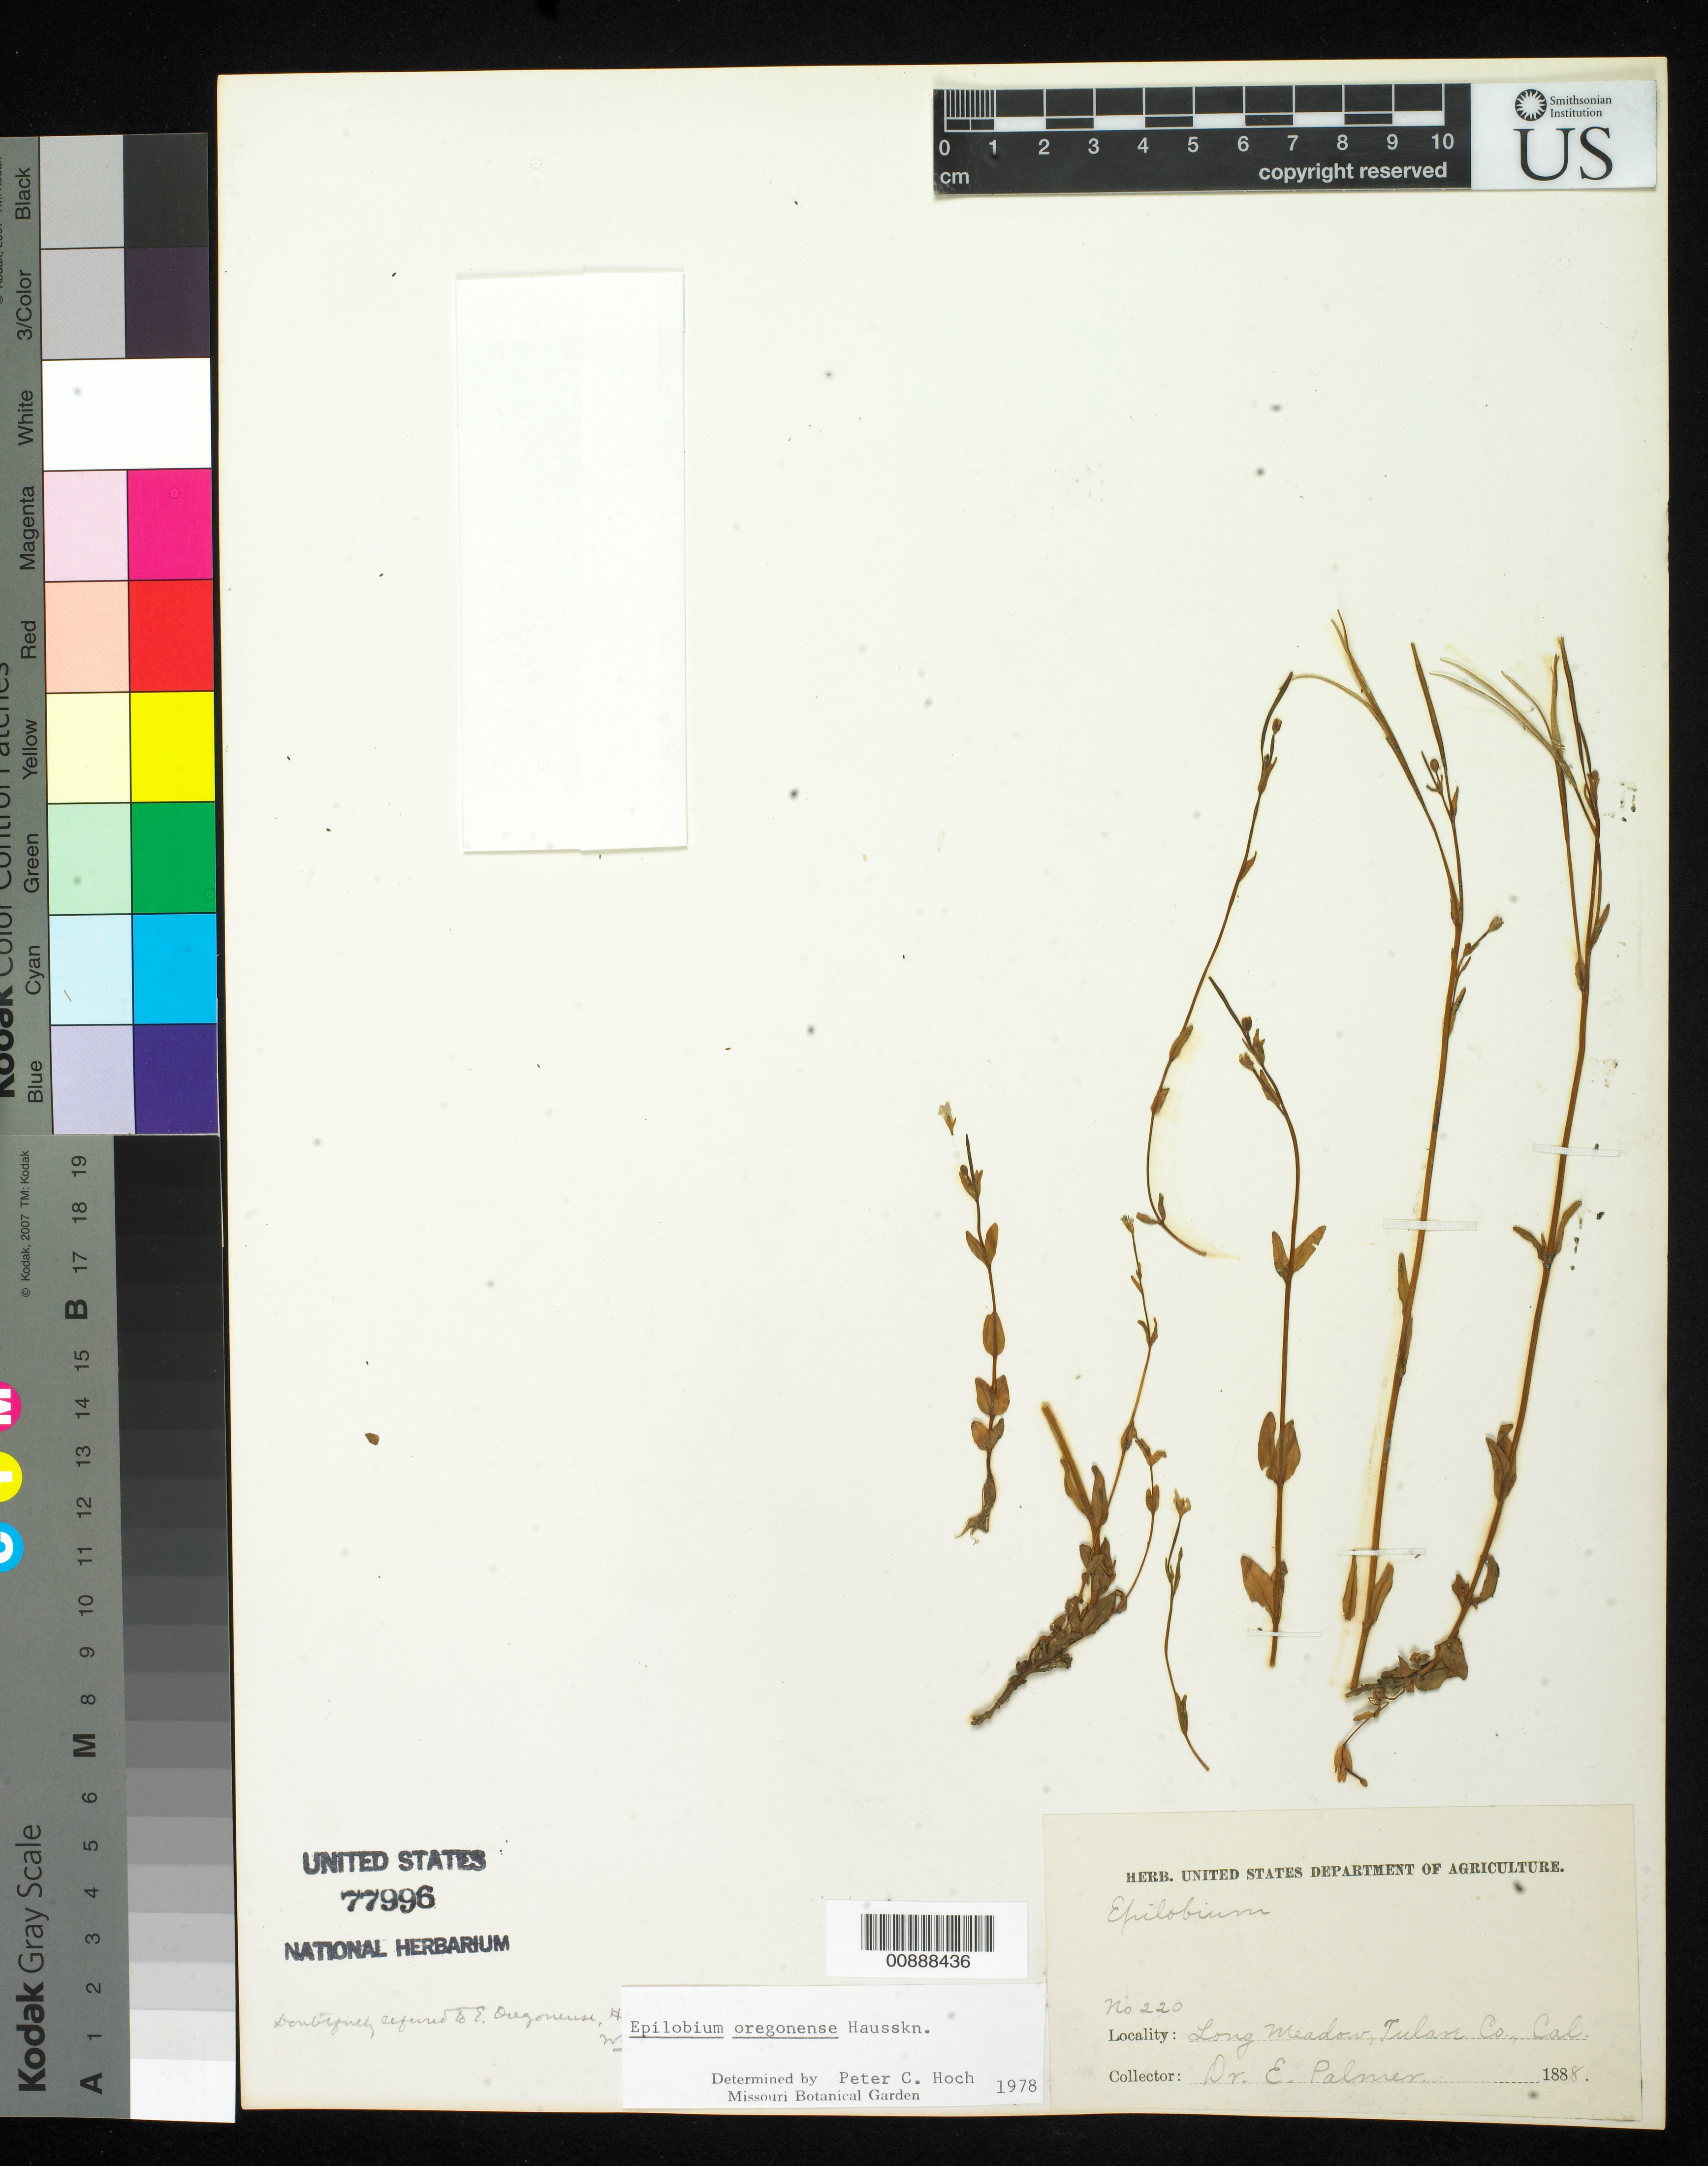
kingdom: Plantae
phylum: Tracheophyta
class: Magnoliopsida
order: Myrtales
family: Onagraceae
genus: Epilobium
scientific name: Epilobium oregonense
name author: Hausskn.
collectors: E. Palmer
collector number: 220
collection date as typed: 1888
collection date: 1888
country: United States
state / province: California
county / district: Tulare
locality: Long Meadow, Tulare County, California.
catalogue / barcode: US 77996